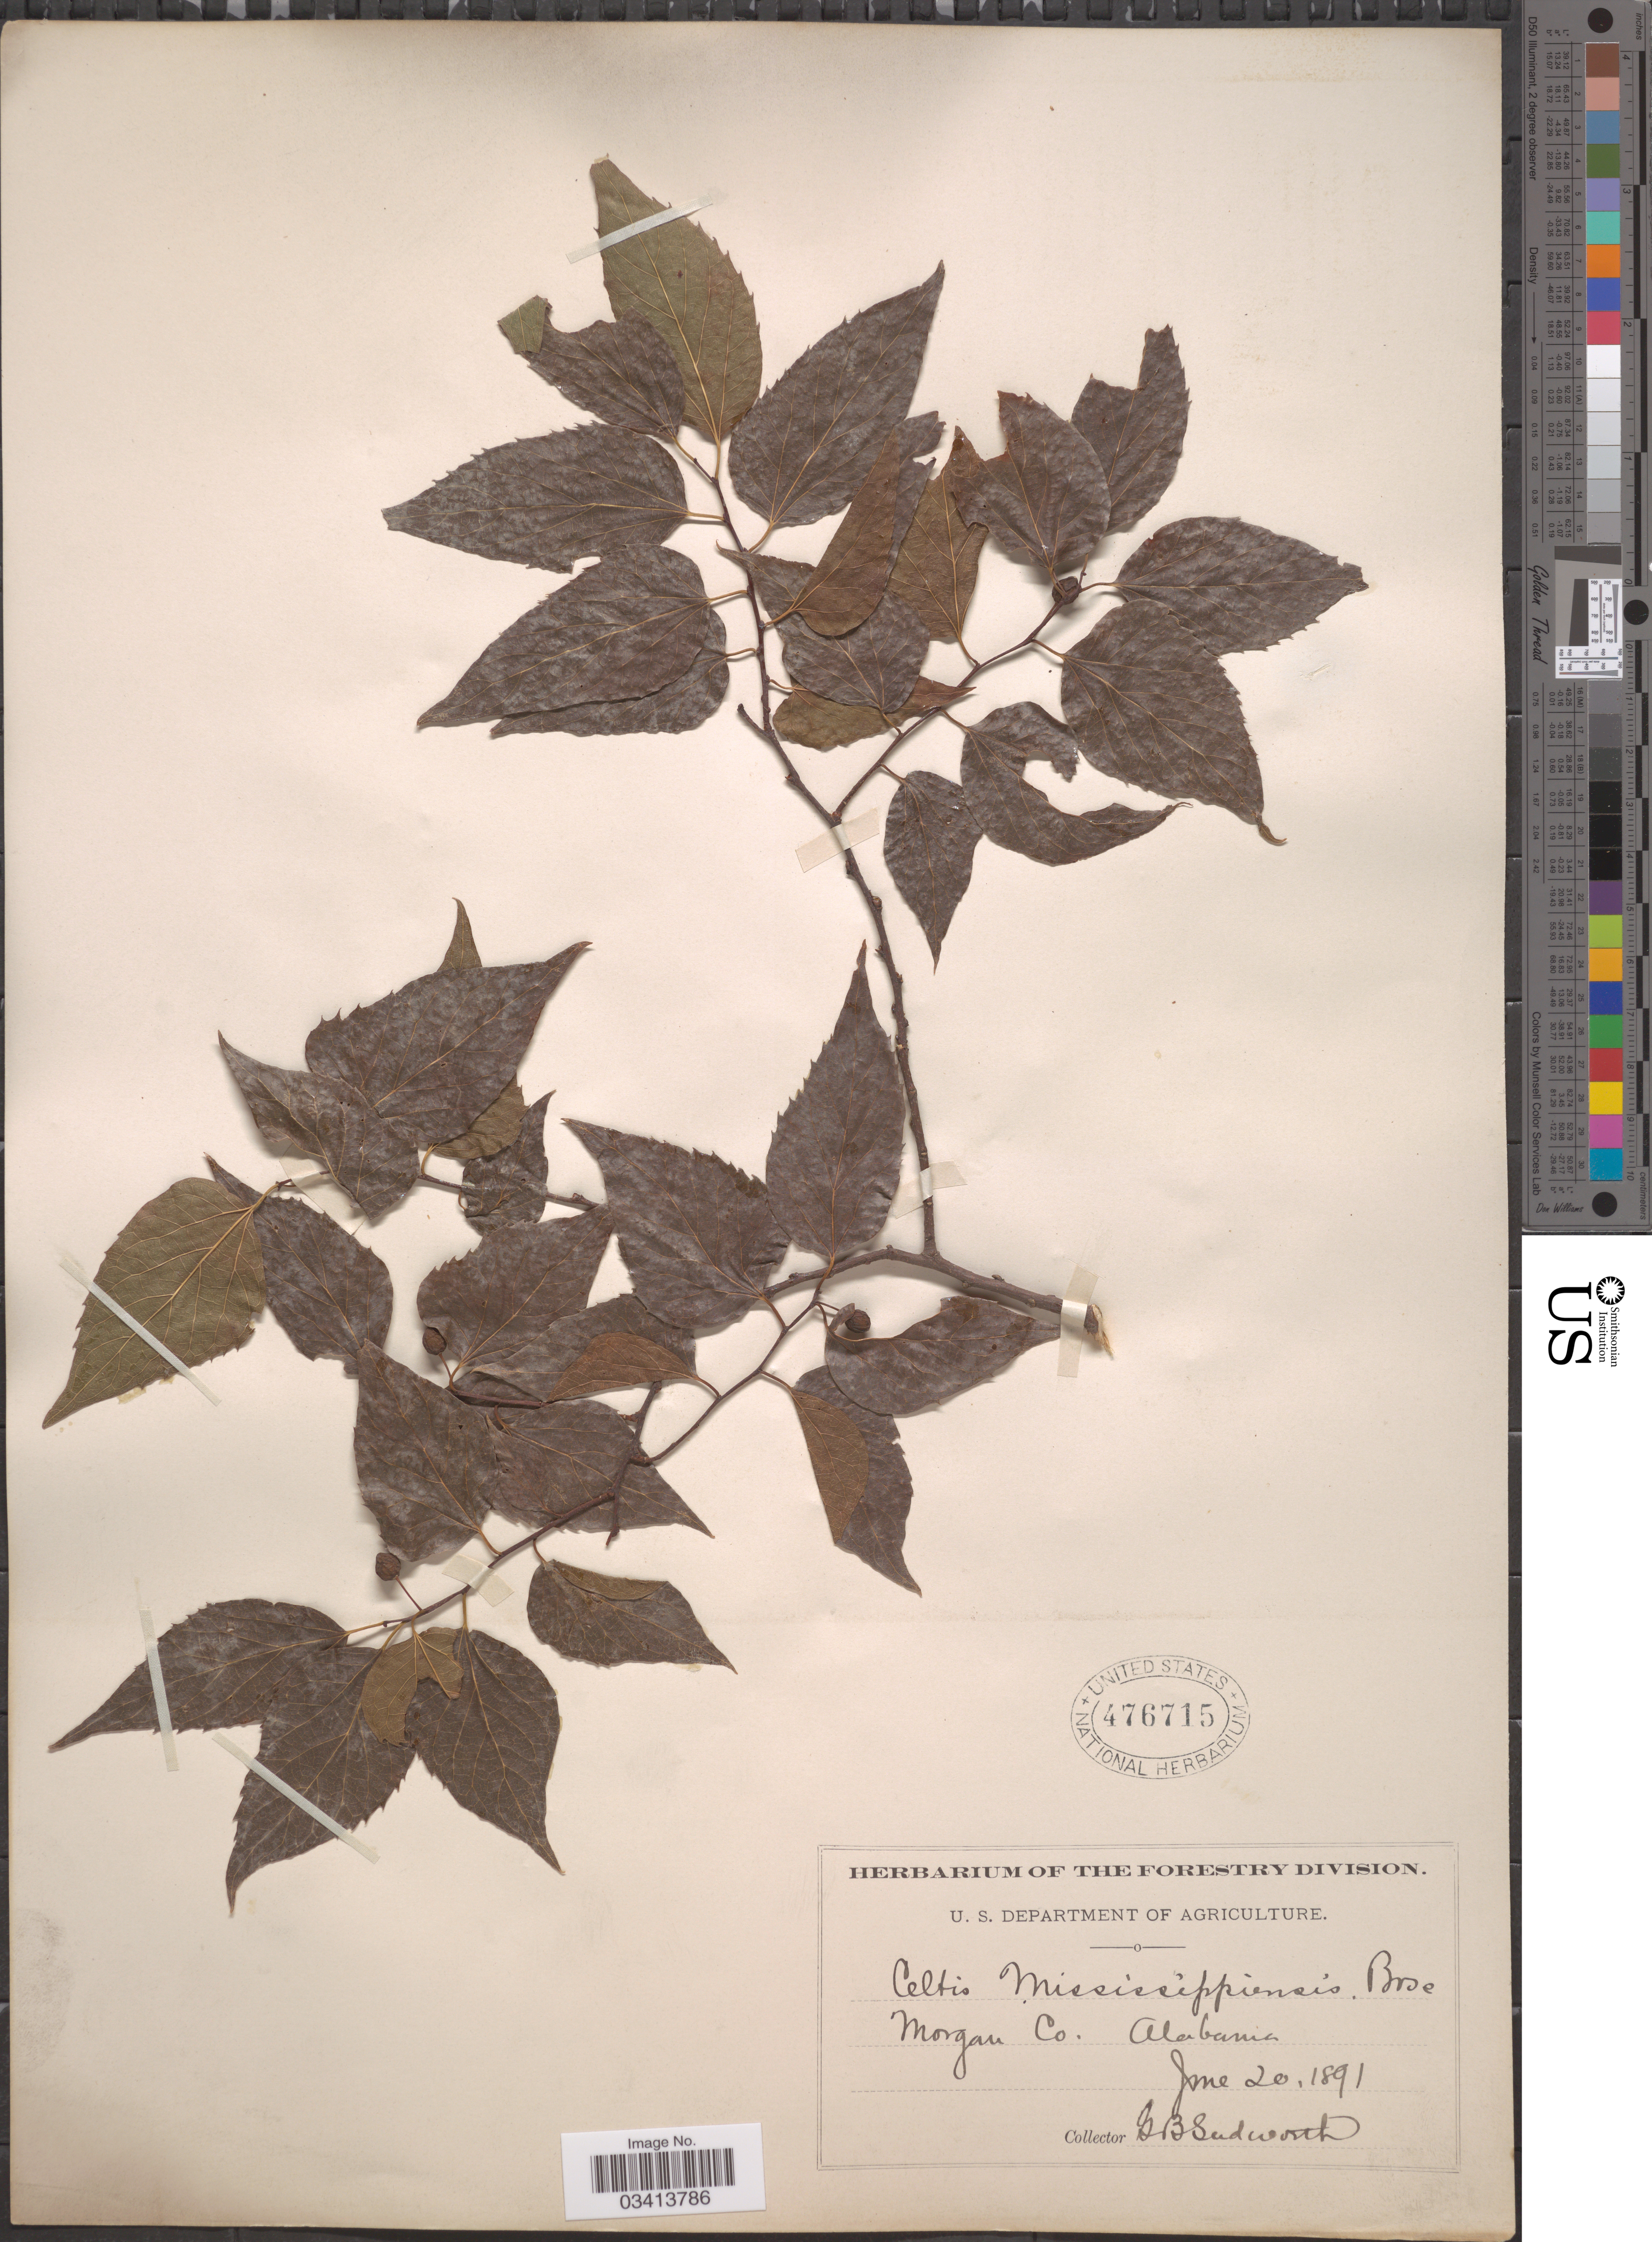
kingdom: Plantae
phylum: Tracheophyta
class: Magnoliopsida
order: Rosales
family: Cannabaceae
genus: Celtis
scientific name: Celtis laevigata var. smallii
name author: (Beadle) Sarg.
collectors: G. B. Sudworth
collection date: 1891-06-20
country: United States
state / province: Alabama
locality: Morgan Co.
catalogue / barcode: US 476715